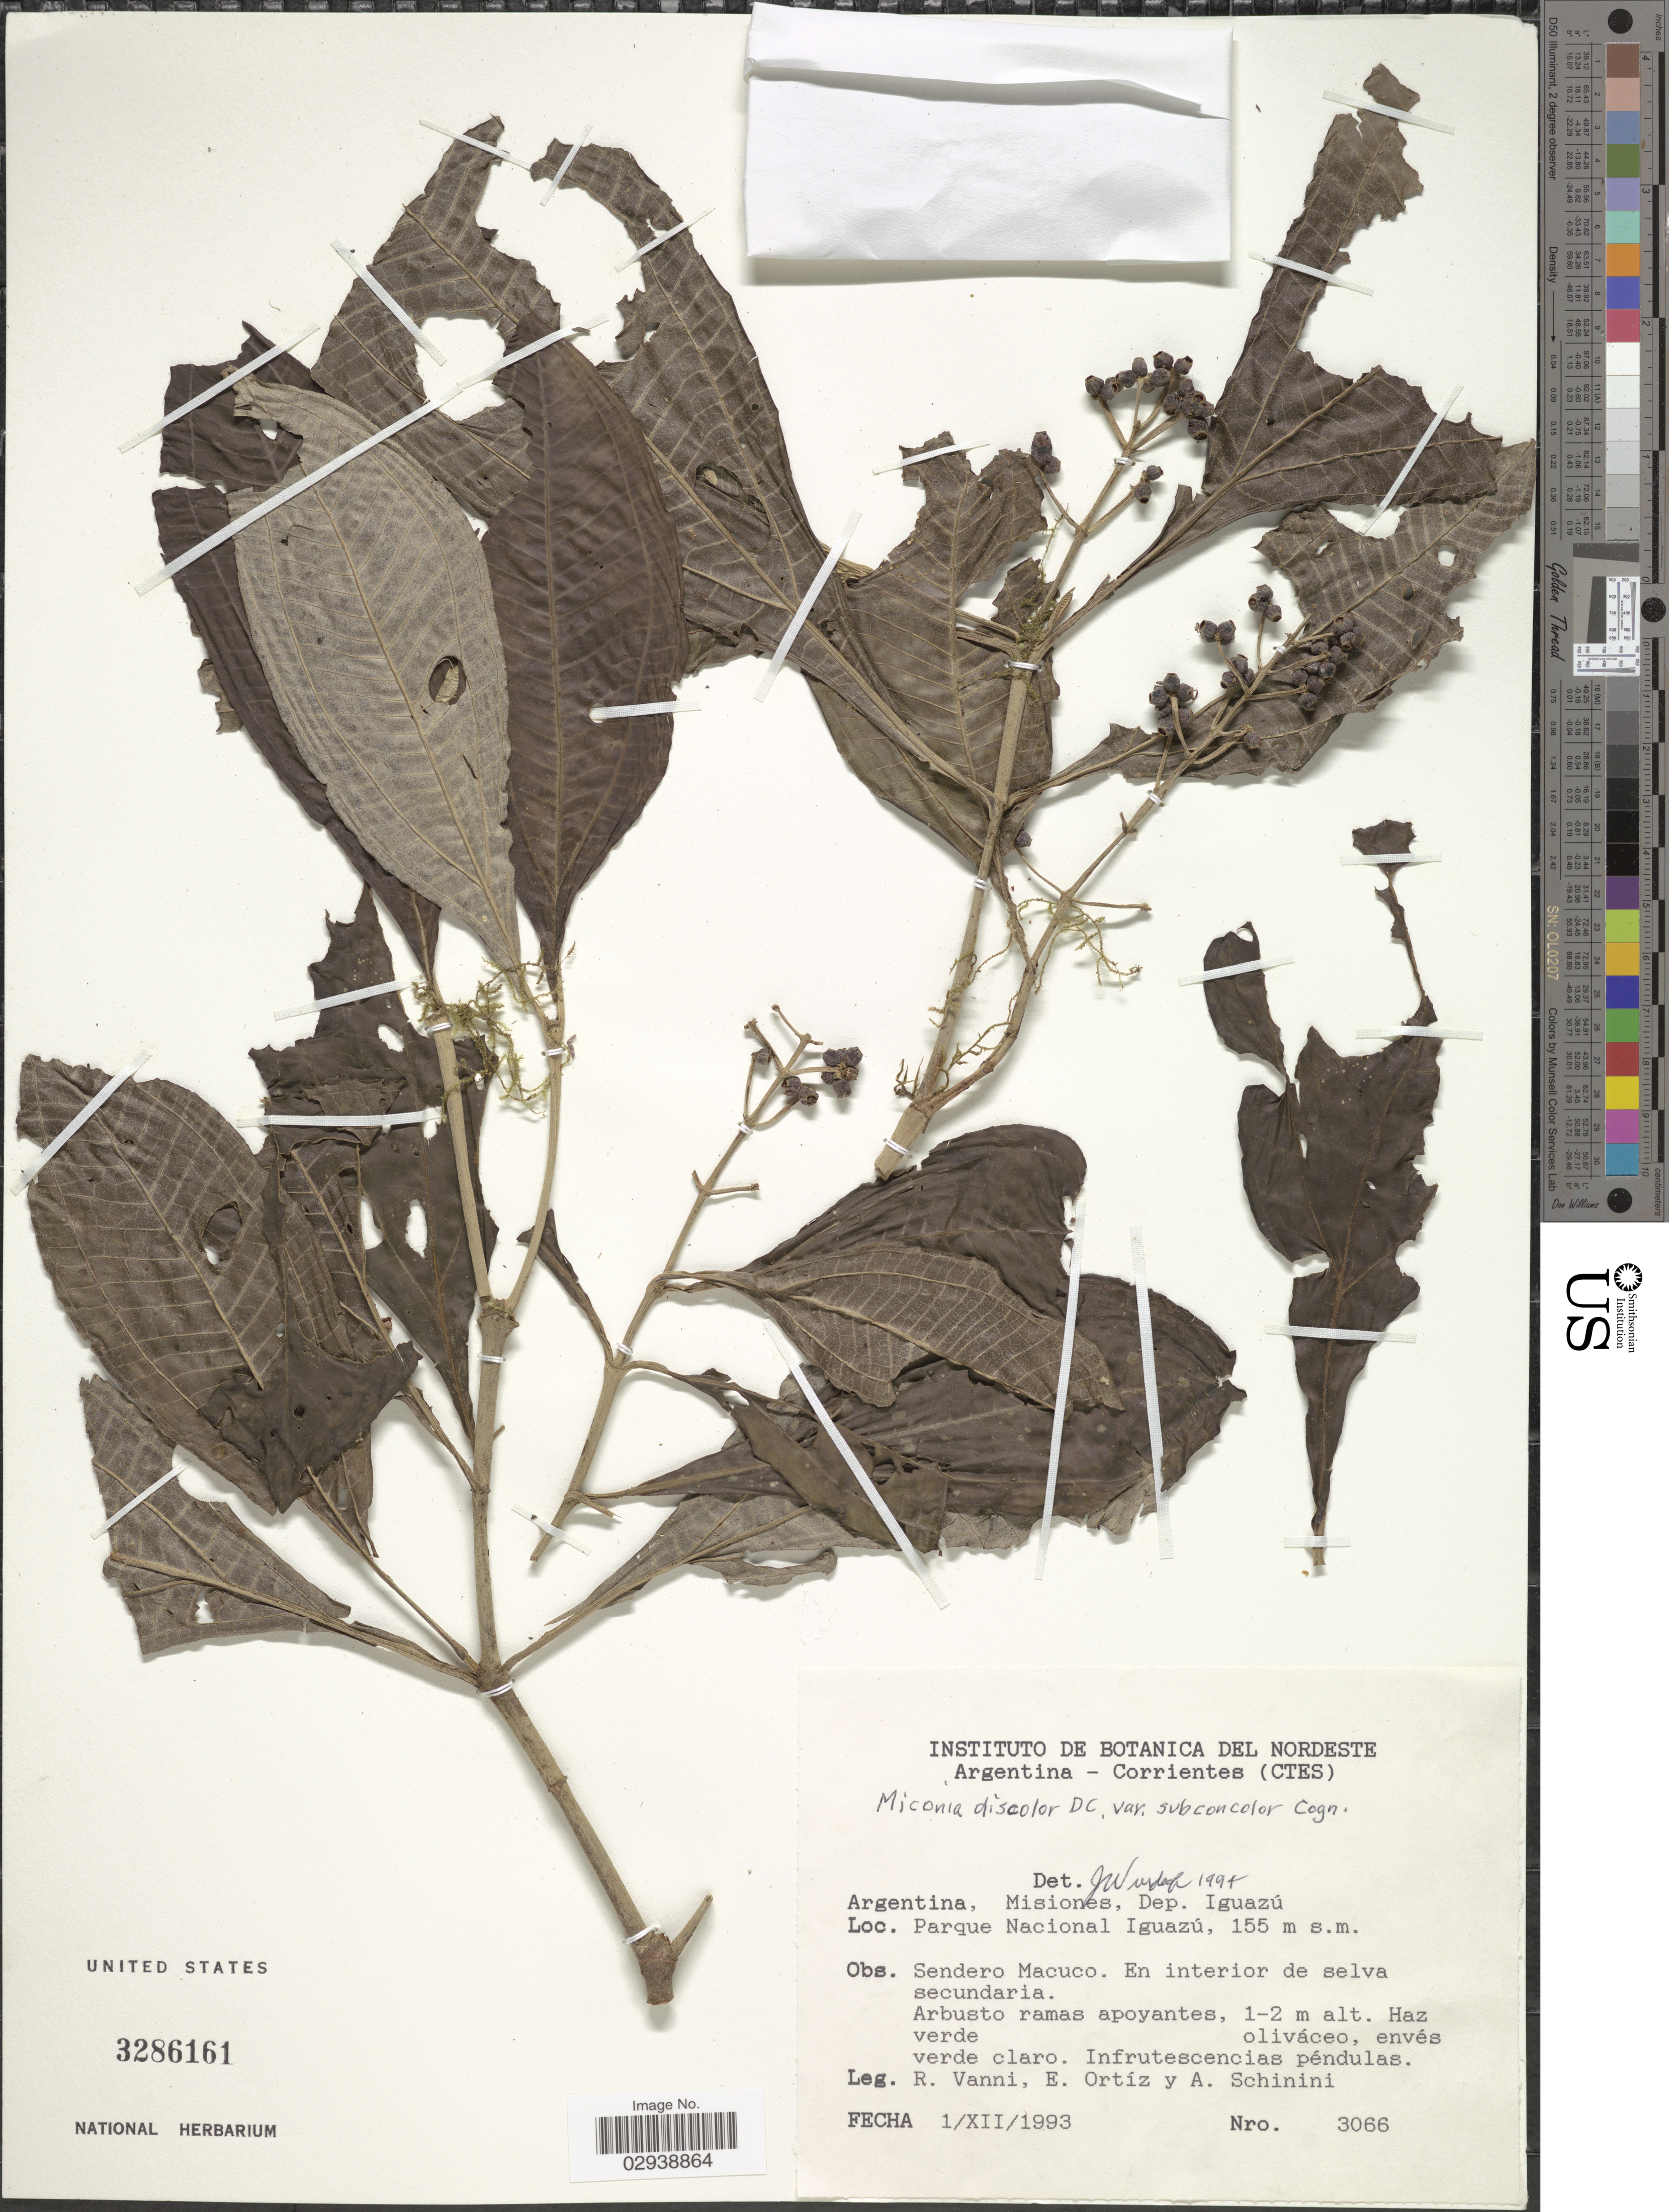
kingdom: Plantae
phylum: Tracheophyta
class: Magnoliopsida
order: Myrtales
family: Melastomataceae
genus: Miconia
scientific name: Miconia discolor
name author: DC.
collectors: R. Vanni, E. Ortíz & A. Schinini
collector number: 3066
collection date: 1993-12-01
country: Argentina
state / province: Misiones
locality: Misiones, Dep. Iguazú, Parque Nacional Iguazú.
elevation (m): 155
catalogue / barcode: US 3286161